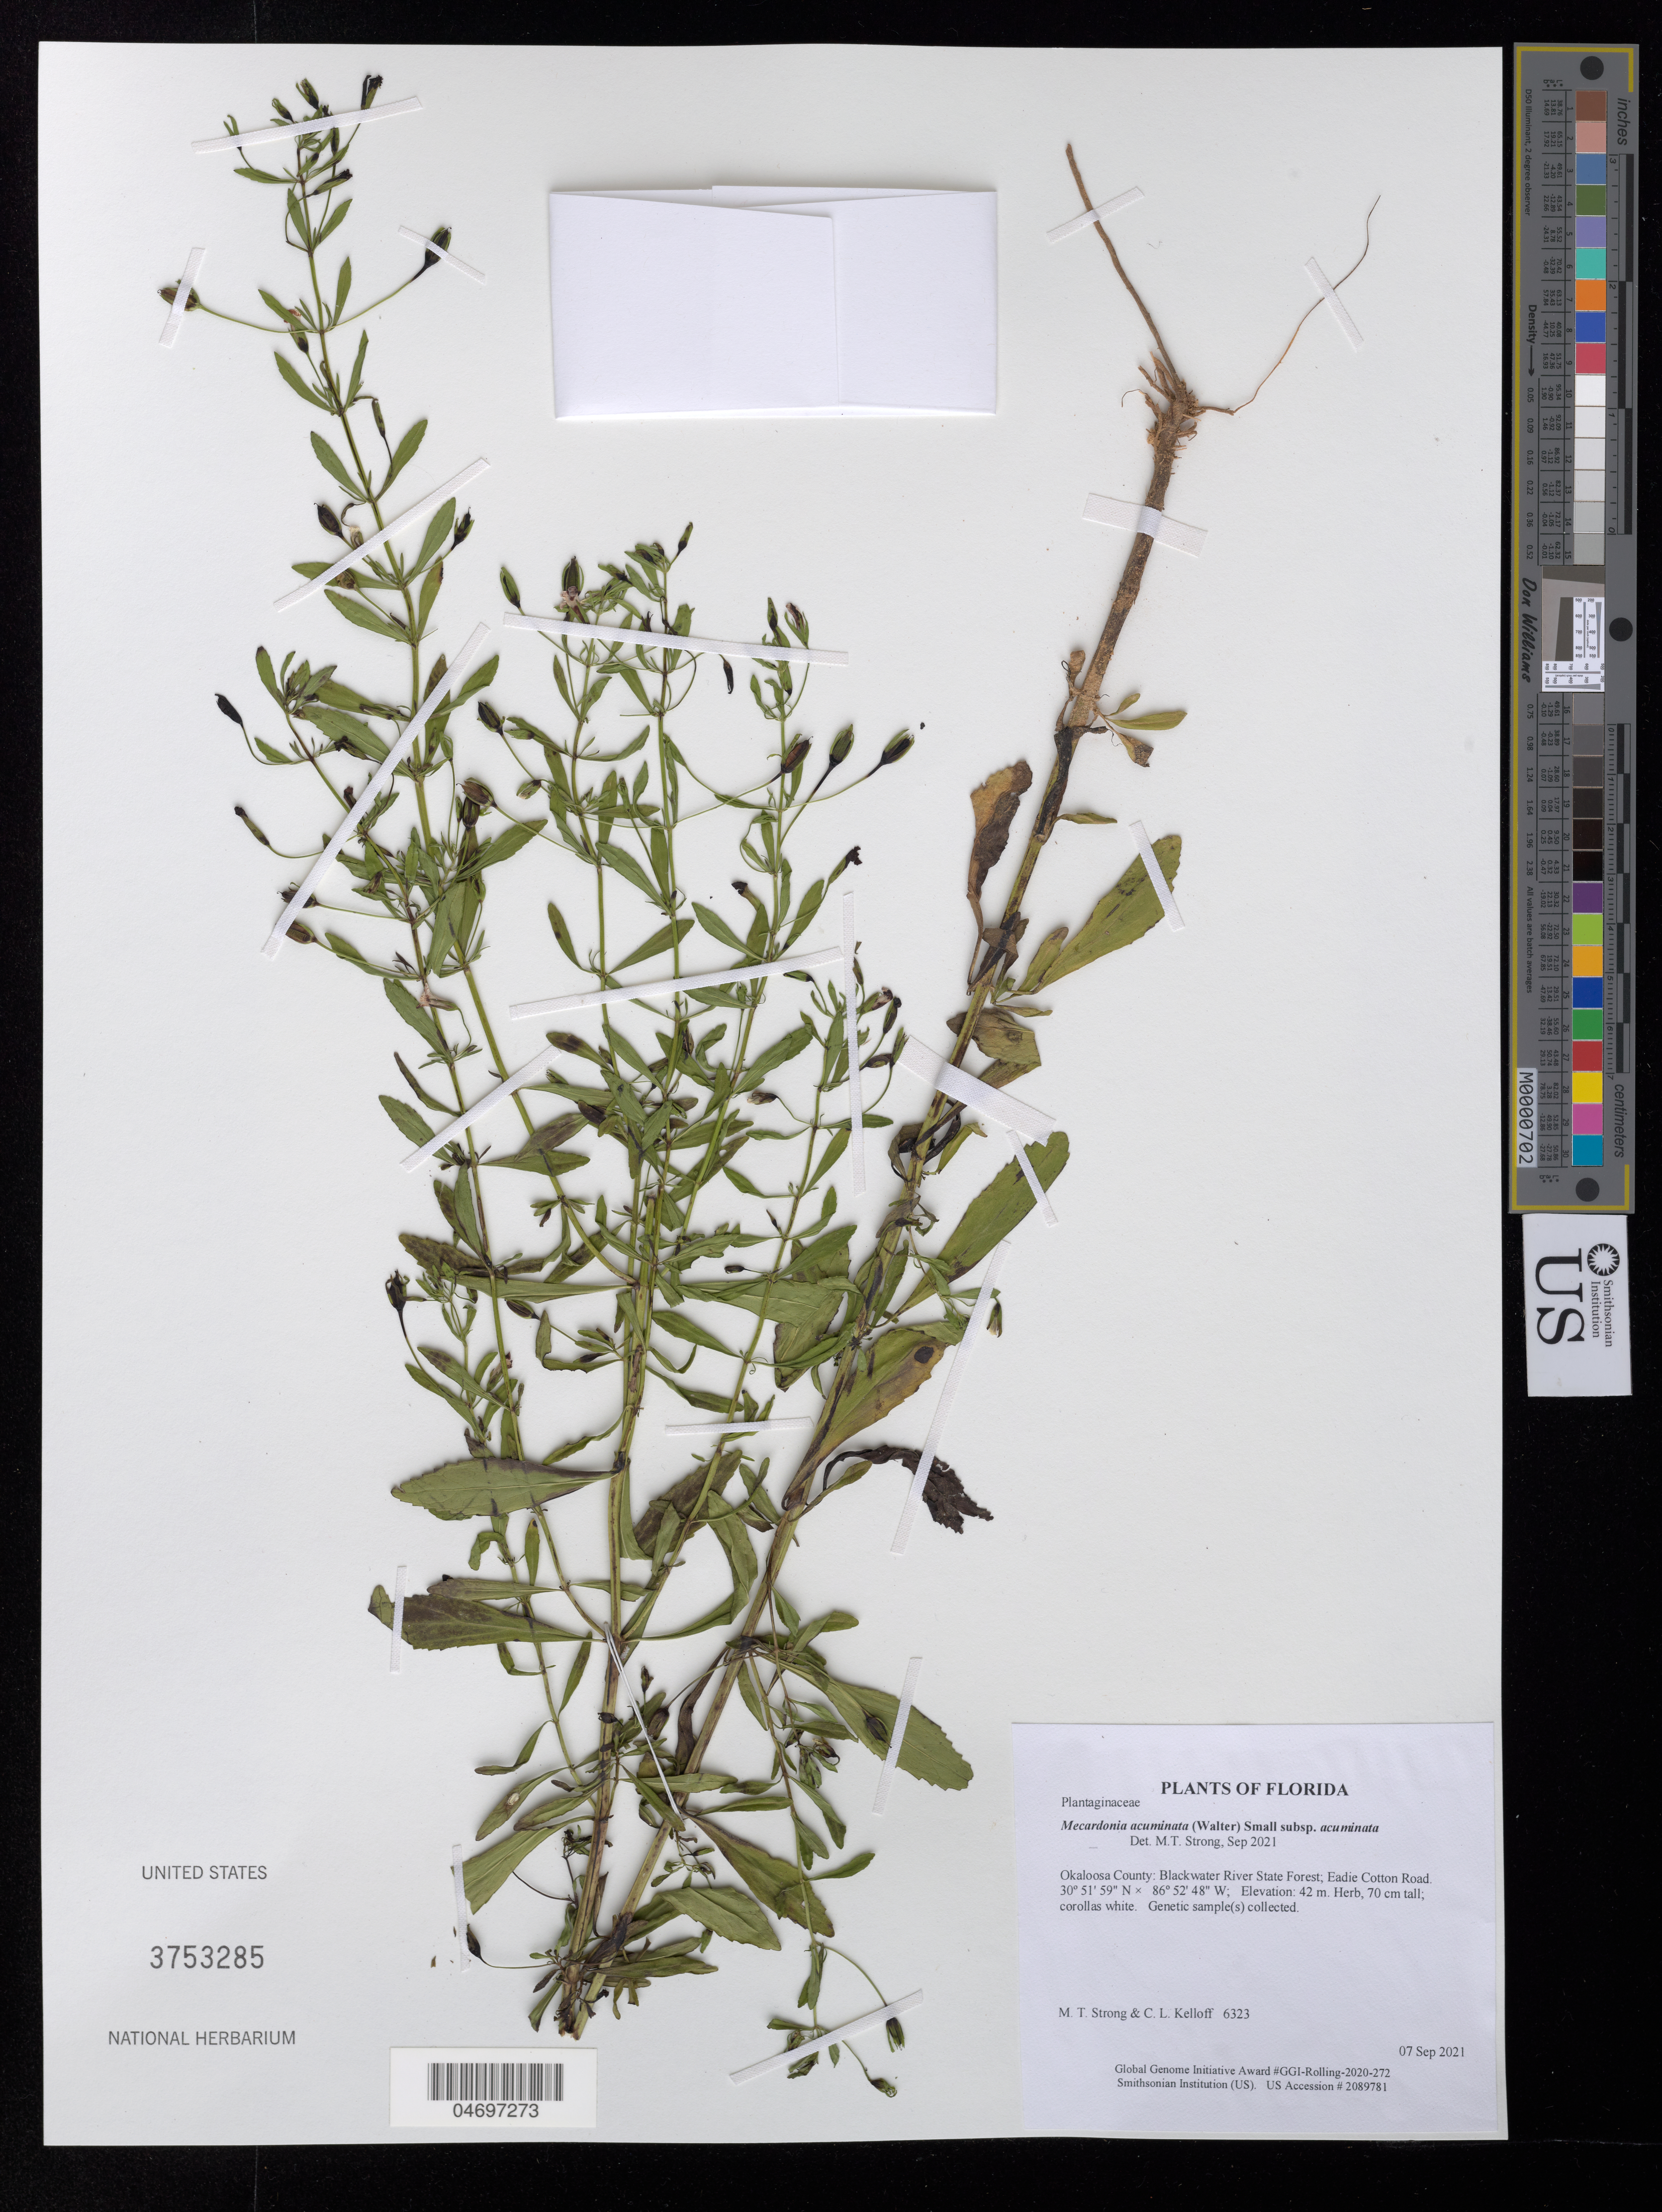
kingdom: Plantae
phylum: Tracheophyta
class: Magnoliopsida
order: Lamiales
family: Plantaginaceae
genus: Mecardonia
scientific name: Mecardonia acuminata subsp. acuminata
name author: (Walter) Small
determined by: Strong, Mark T.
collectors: M. T. Strong & C. L. Kelloff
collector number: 6323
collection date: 2021-09-07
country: United States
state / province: Florida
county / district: Okaloosa County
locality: Florida Blackwater River State Forest; Road R53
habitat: Longleaf Pine sandhills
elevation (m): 68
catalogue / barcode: US 3753285